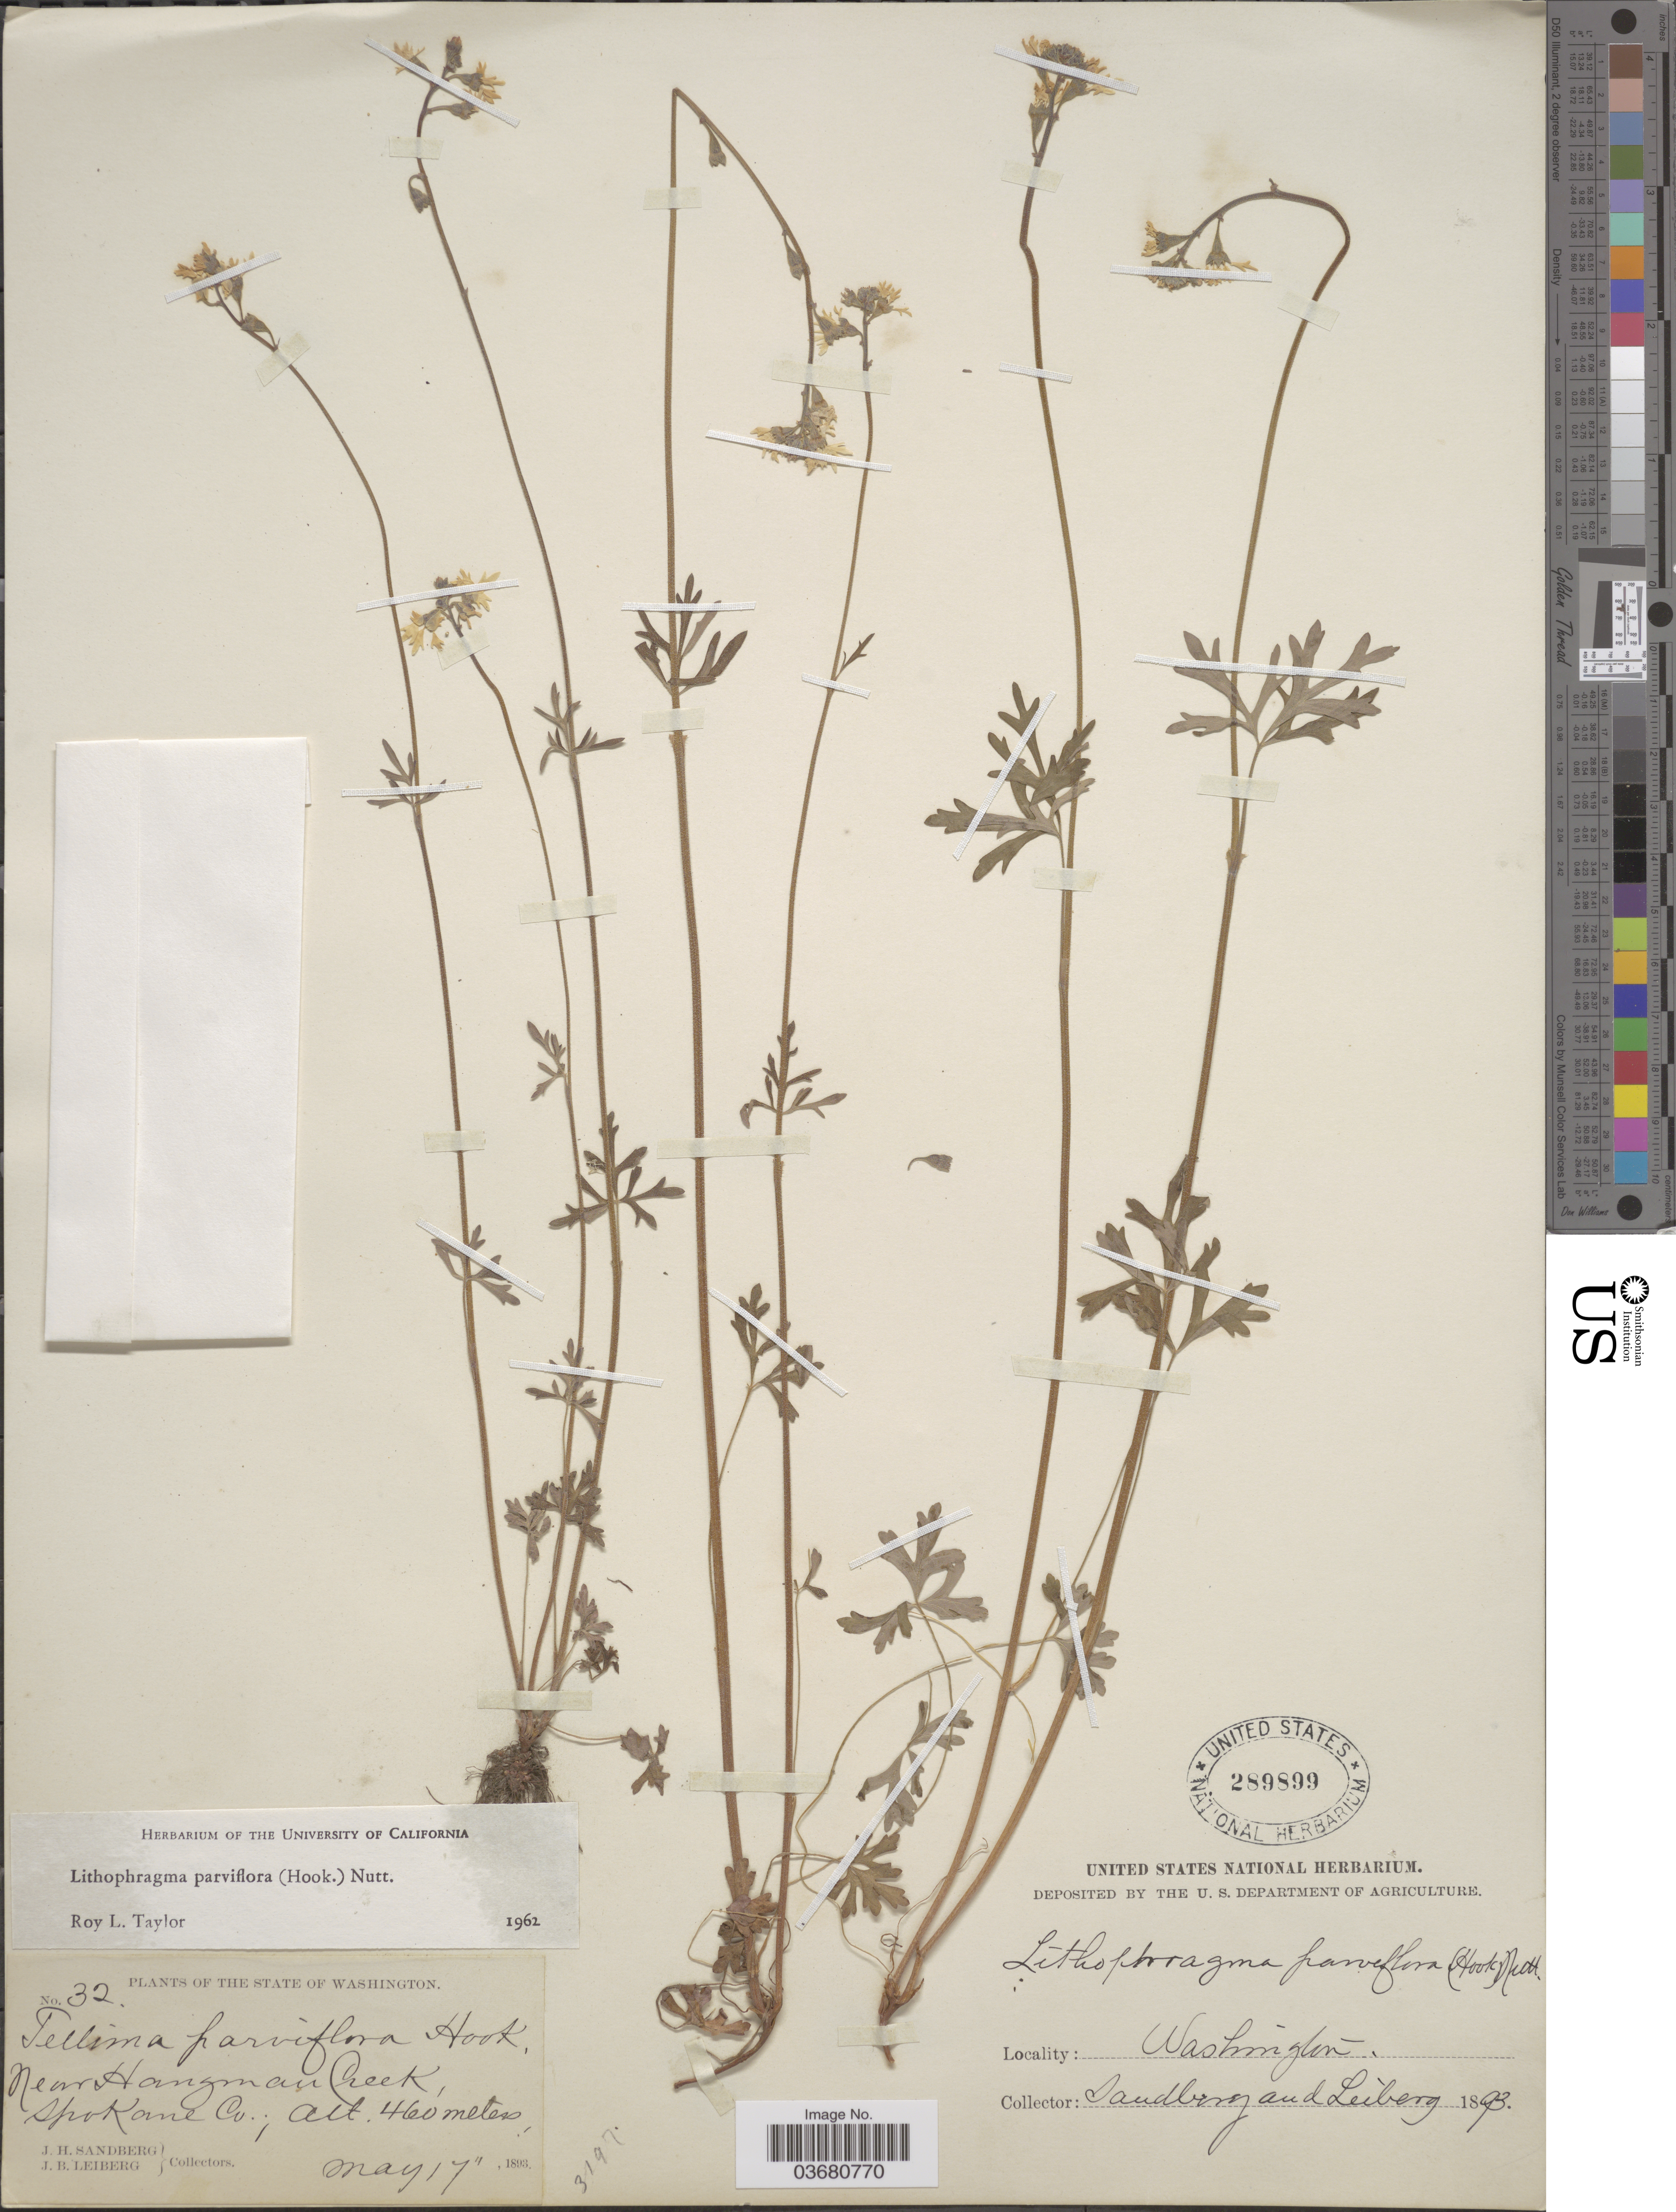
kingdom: Plantae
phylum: Tracheophyta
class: Magnoliopsida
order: Saxifragales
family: Saxifragaceae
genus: Lithophragma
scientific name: Lithophragma parviflorum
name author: (Hook.) Nutt.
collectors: J. H. Sandberg & J. B. Leiberg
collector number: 32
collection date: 1893-05-17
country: United States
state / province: Washington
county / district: Spokane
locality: Near Hangman Creek, Spokane Co.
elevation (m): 460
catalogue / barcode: US 289899